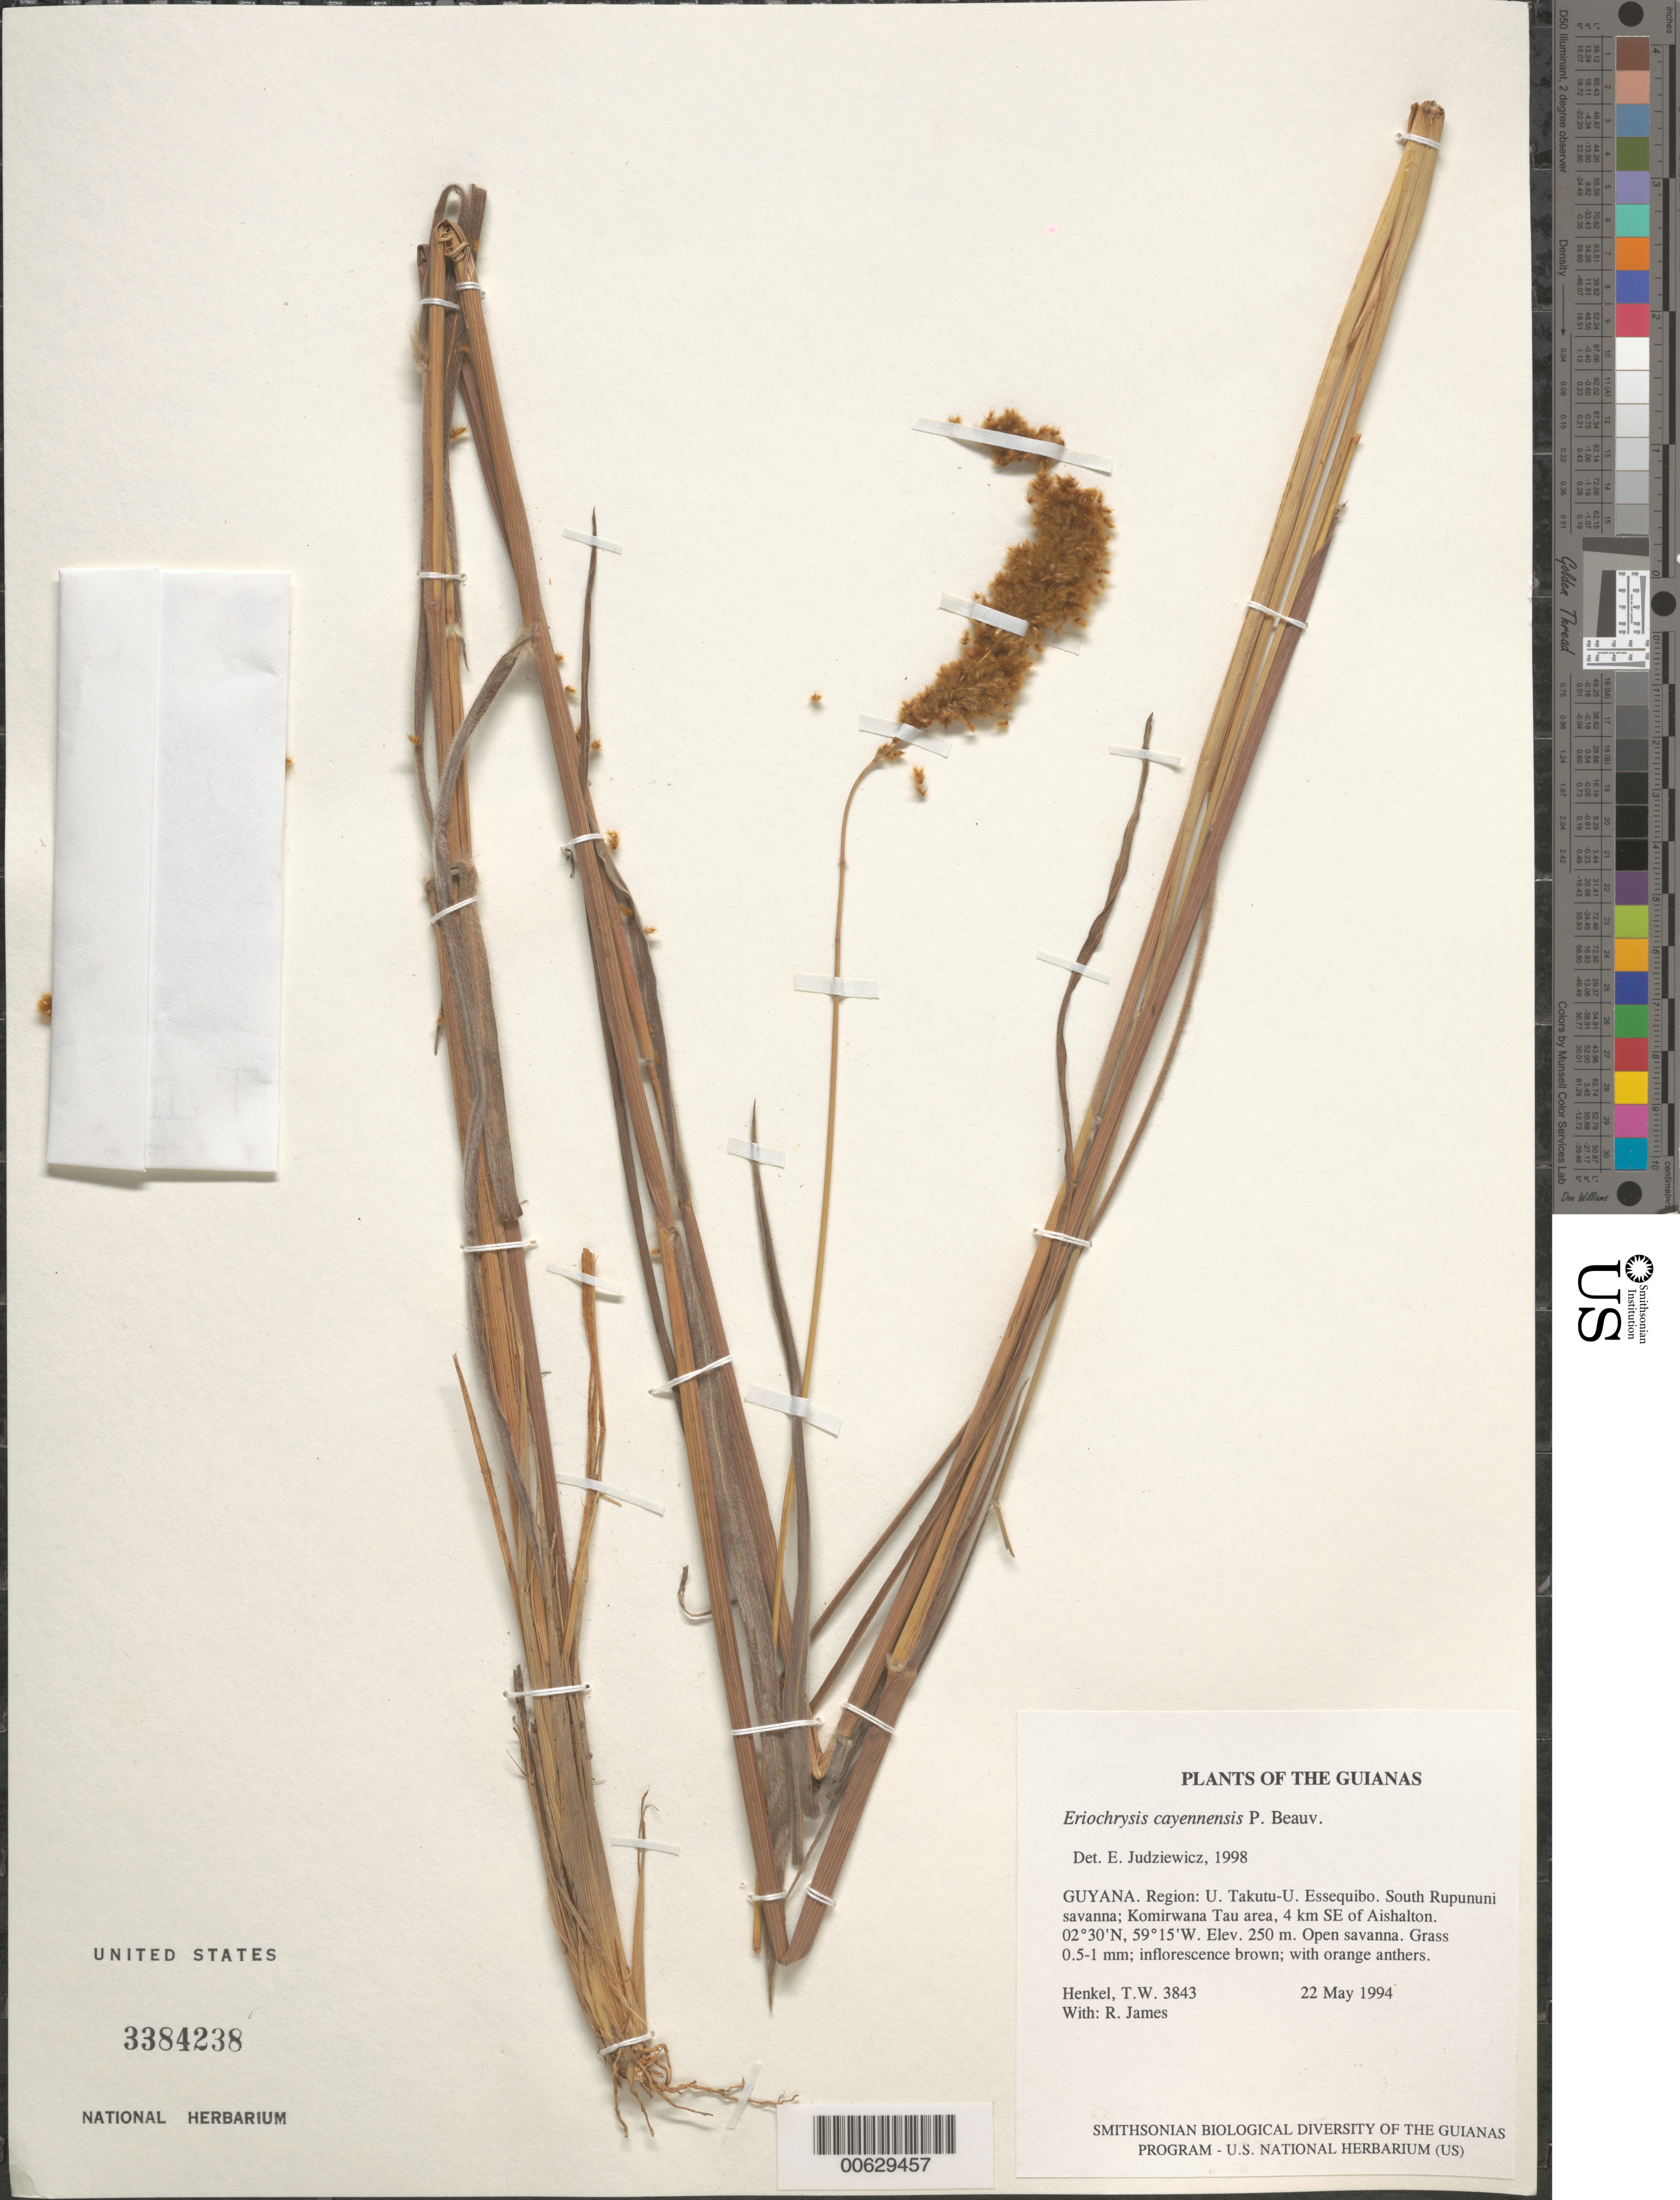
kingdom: Plantae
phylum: Tracheophyta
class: Liliopsida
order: Poales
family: Poaceae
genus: Eriochrysis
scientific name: Eriochrysis cayennensis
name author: P. Beauv.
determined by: Judziewicz, E. J.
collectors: T. Henkel & R. James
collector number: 3843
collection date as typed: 22 May 1994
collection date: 1994-05-22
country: Guyana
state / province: U. Takutu-U. Essequibo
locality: South Rupununi savanna; Komirwana Tau area, 4 km SE of Aishalton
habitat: Open savanna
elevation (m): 250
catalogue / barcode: US 3384238